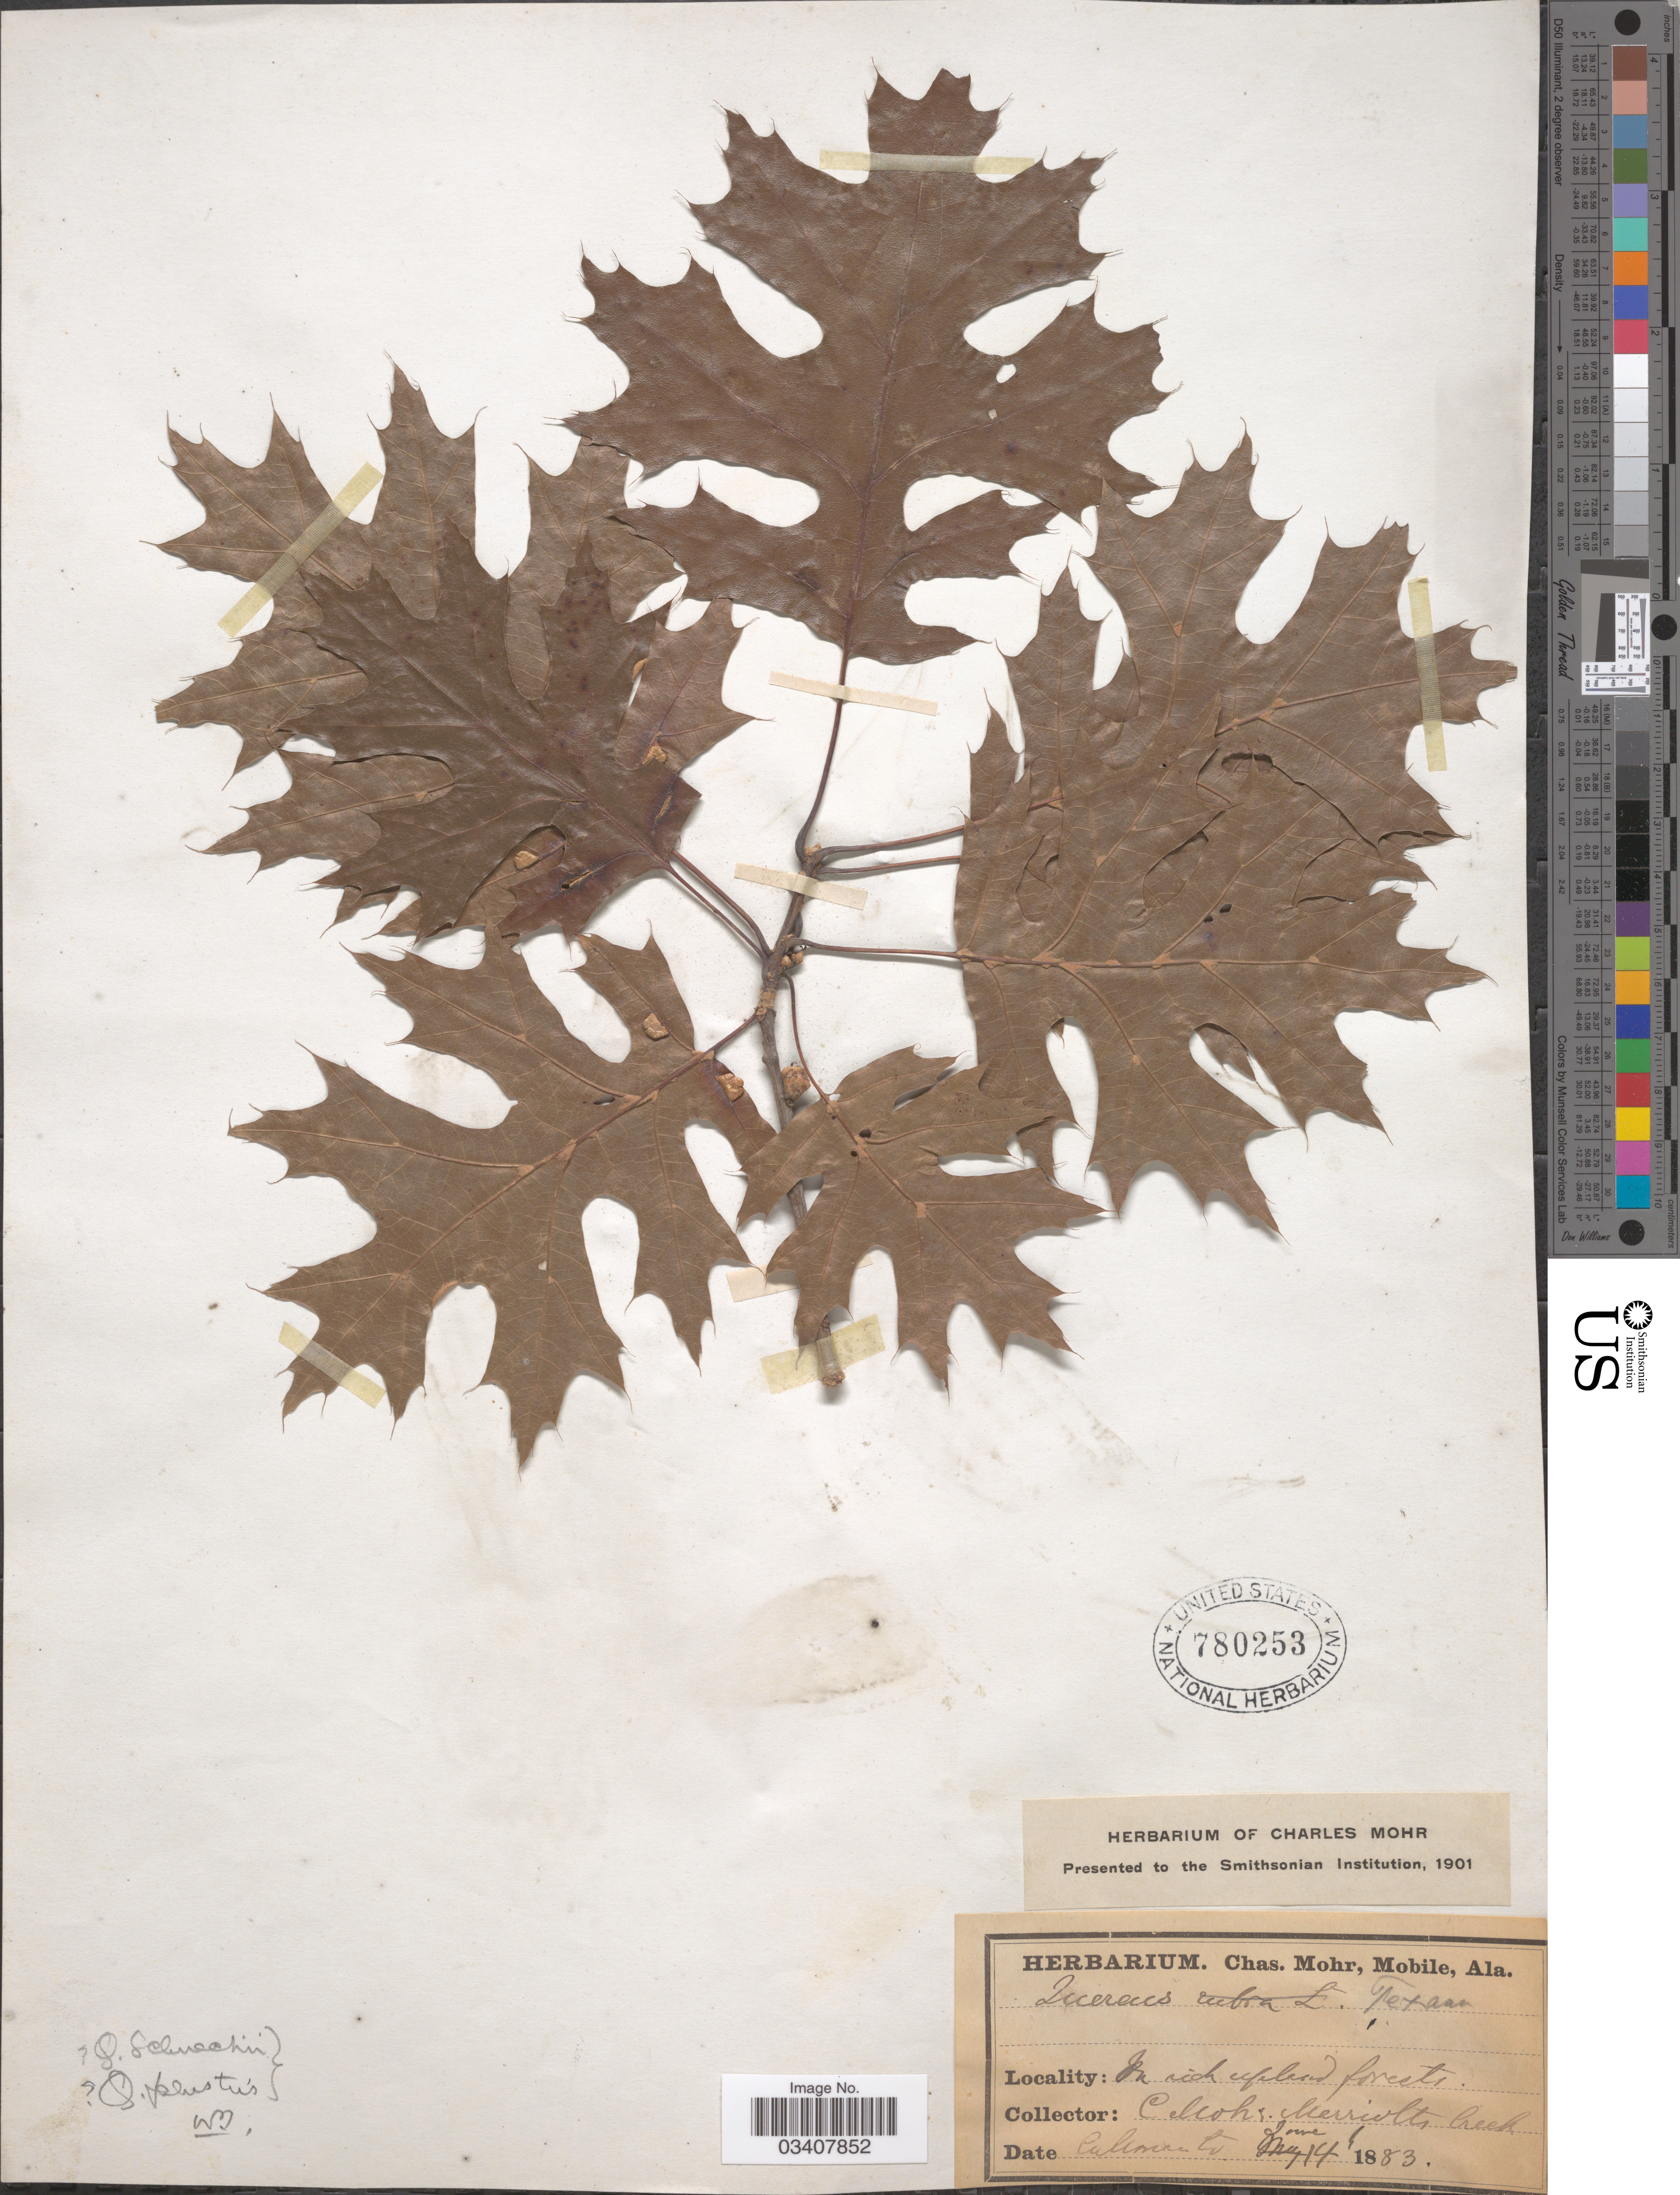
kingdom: Plantae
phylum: Tracheophyta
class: Magnoliopsida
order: Fagales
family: Fagaceae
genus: Quercus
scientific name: Quercus palustris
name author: Münchh.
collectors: C. T. Mohr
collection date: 1883-06-14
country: United States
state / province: Alabama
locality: Merritts Creek. Cullman Co.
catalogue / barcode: US 780253